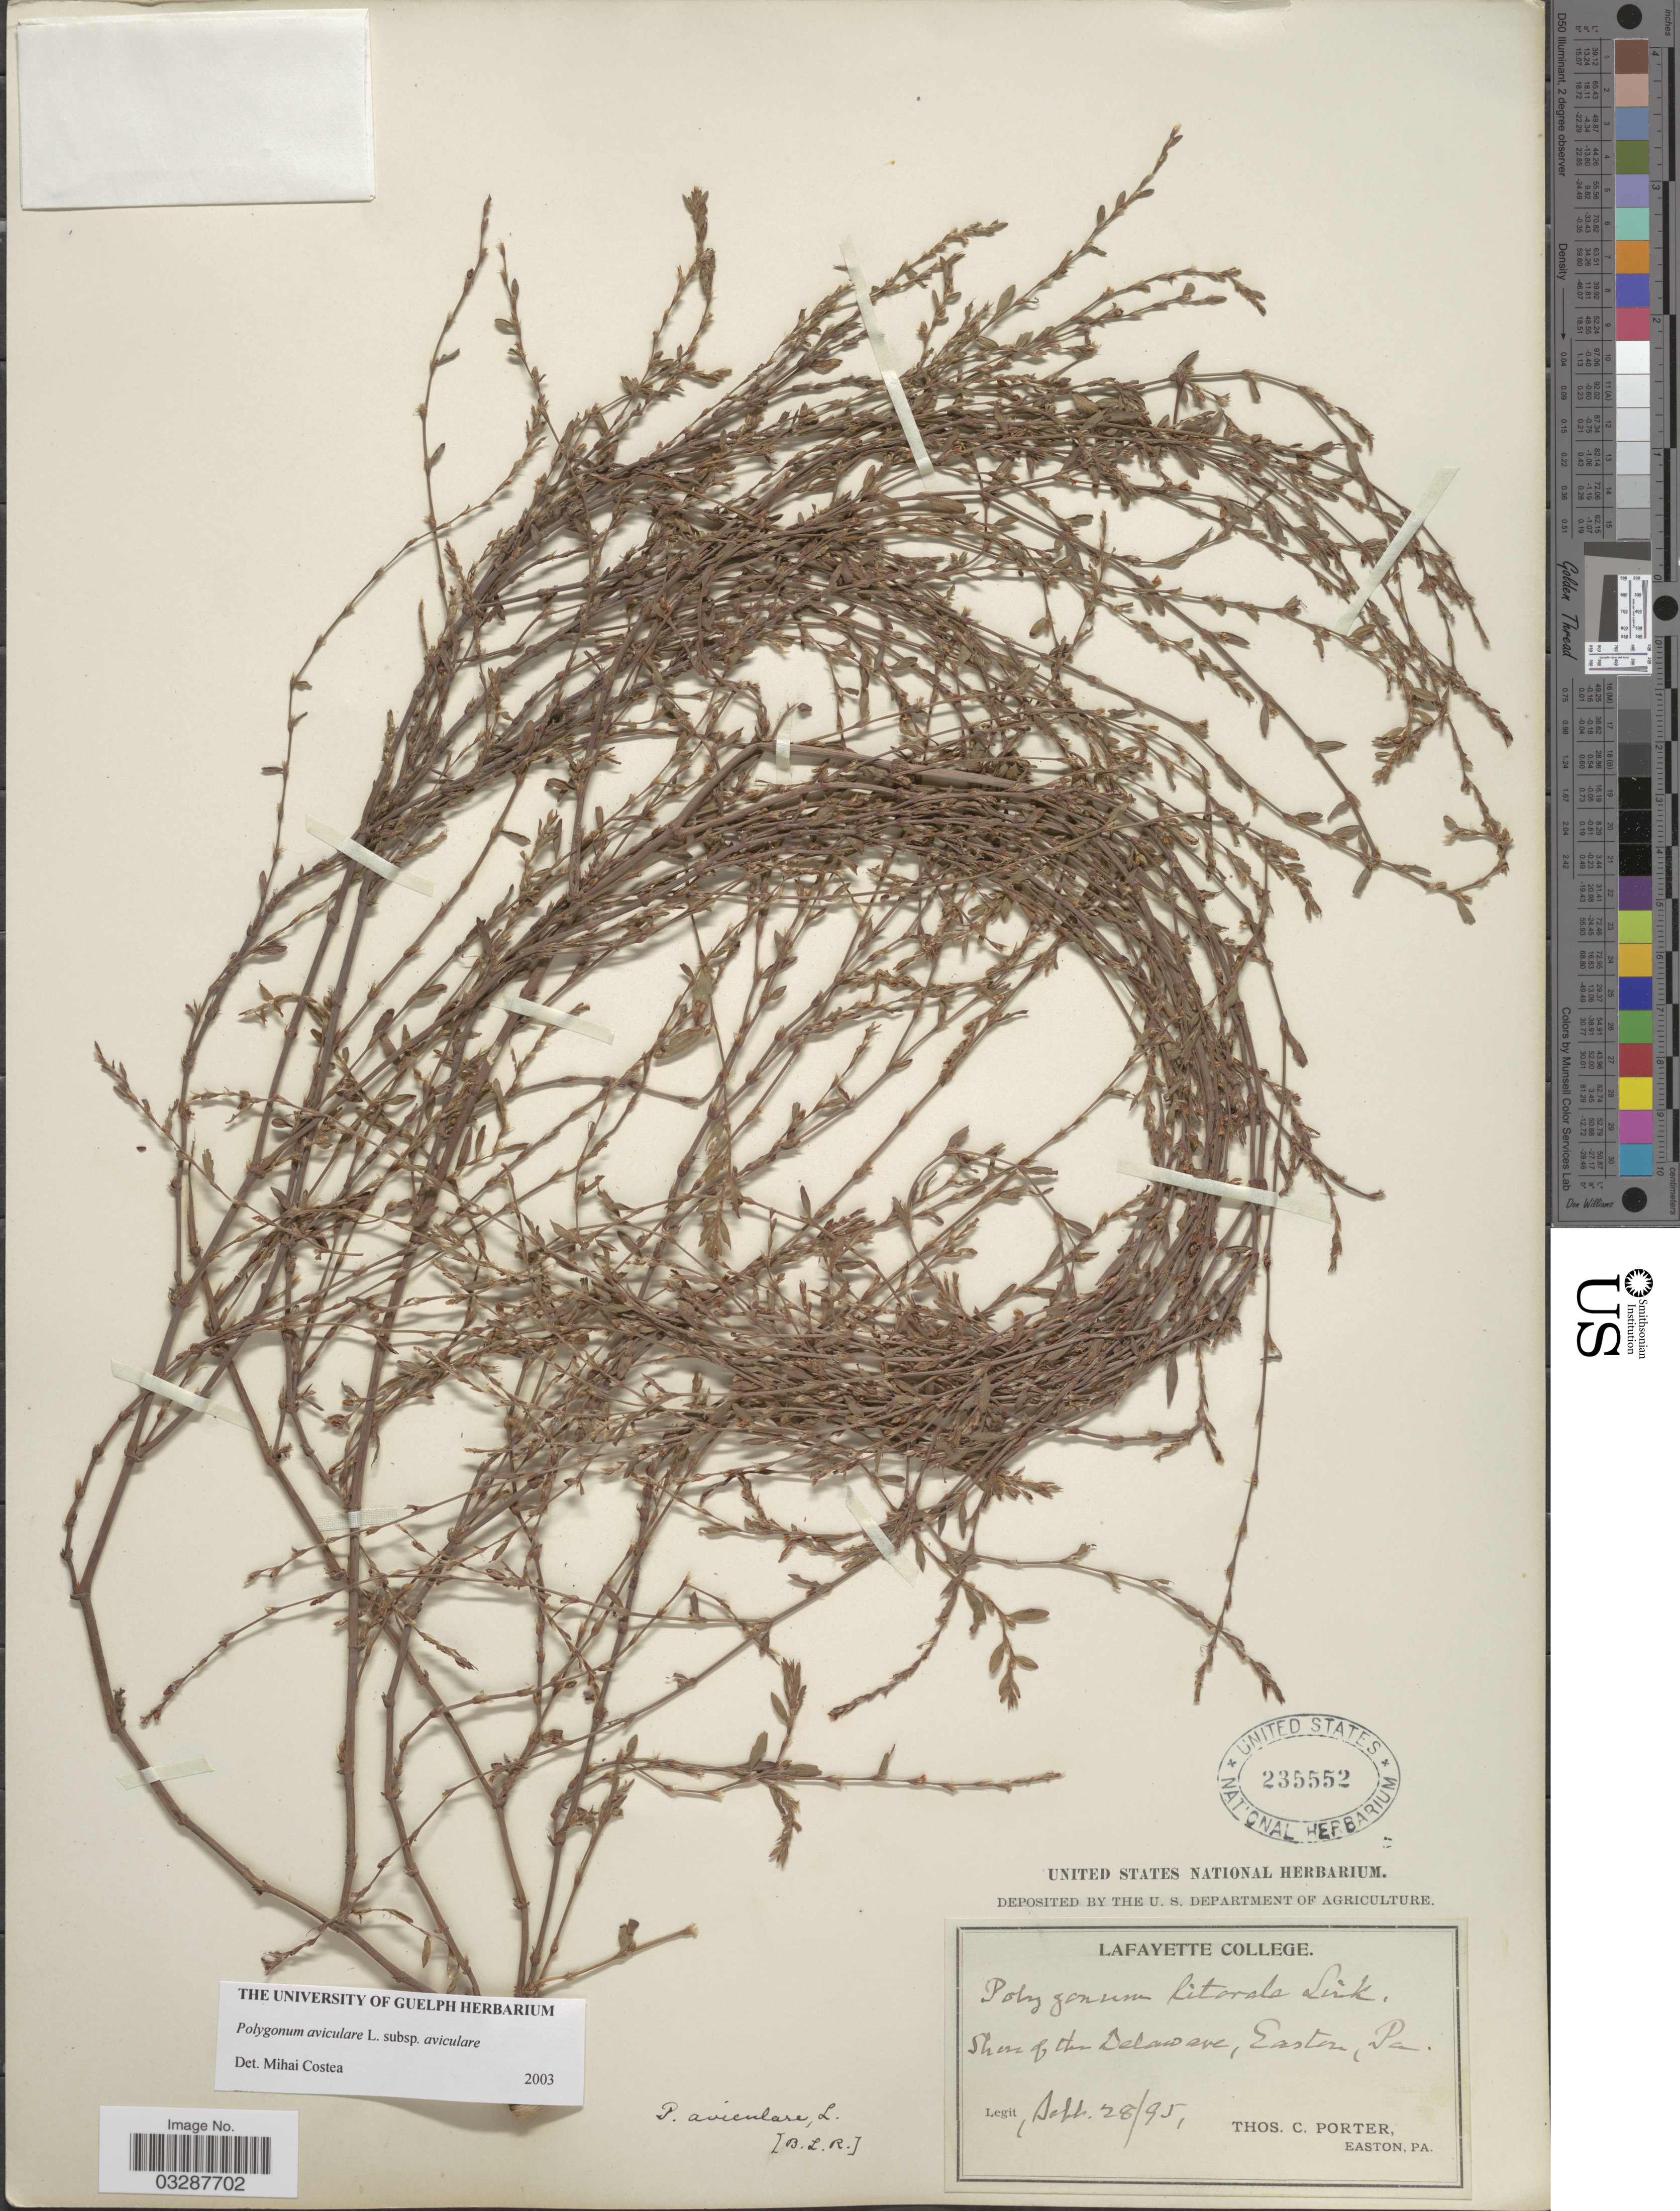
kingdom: Plantae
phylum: Tracheophyta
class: Magnoliopsida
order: Caryophyllales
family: Polygonaceae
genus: Polygonum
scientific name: Polygonum aviculare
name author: L.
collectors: T. Porter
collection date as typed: Transcribed d/m/y: 28/9/95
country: United States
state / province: Pennsylvania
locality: Shore of the Delaware, Eastern.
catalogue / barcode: US 235552